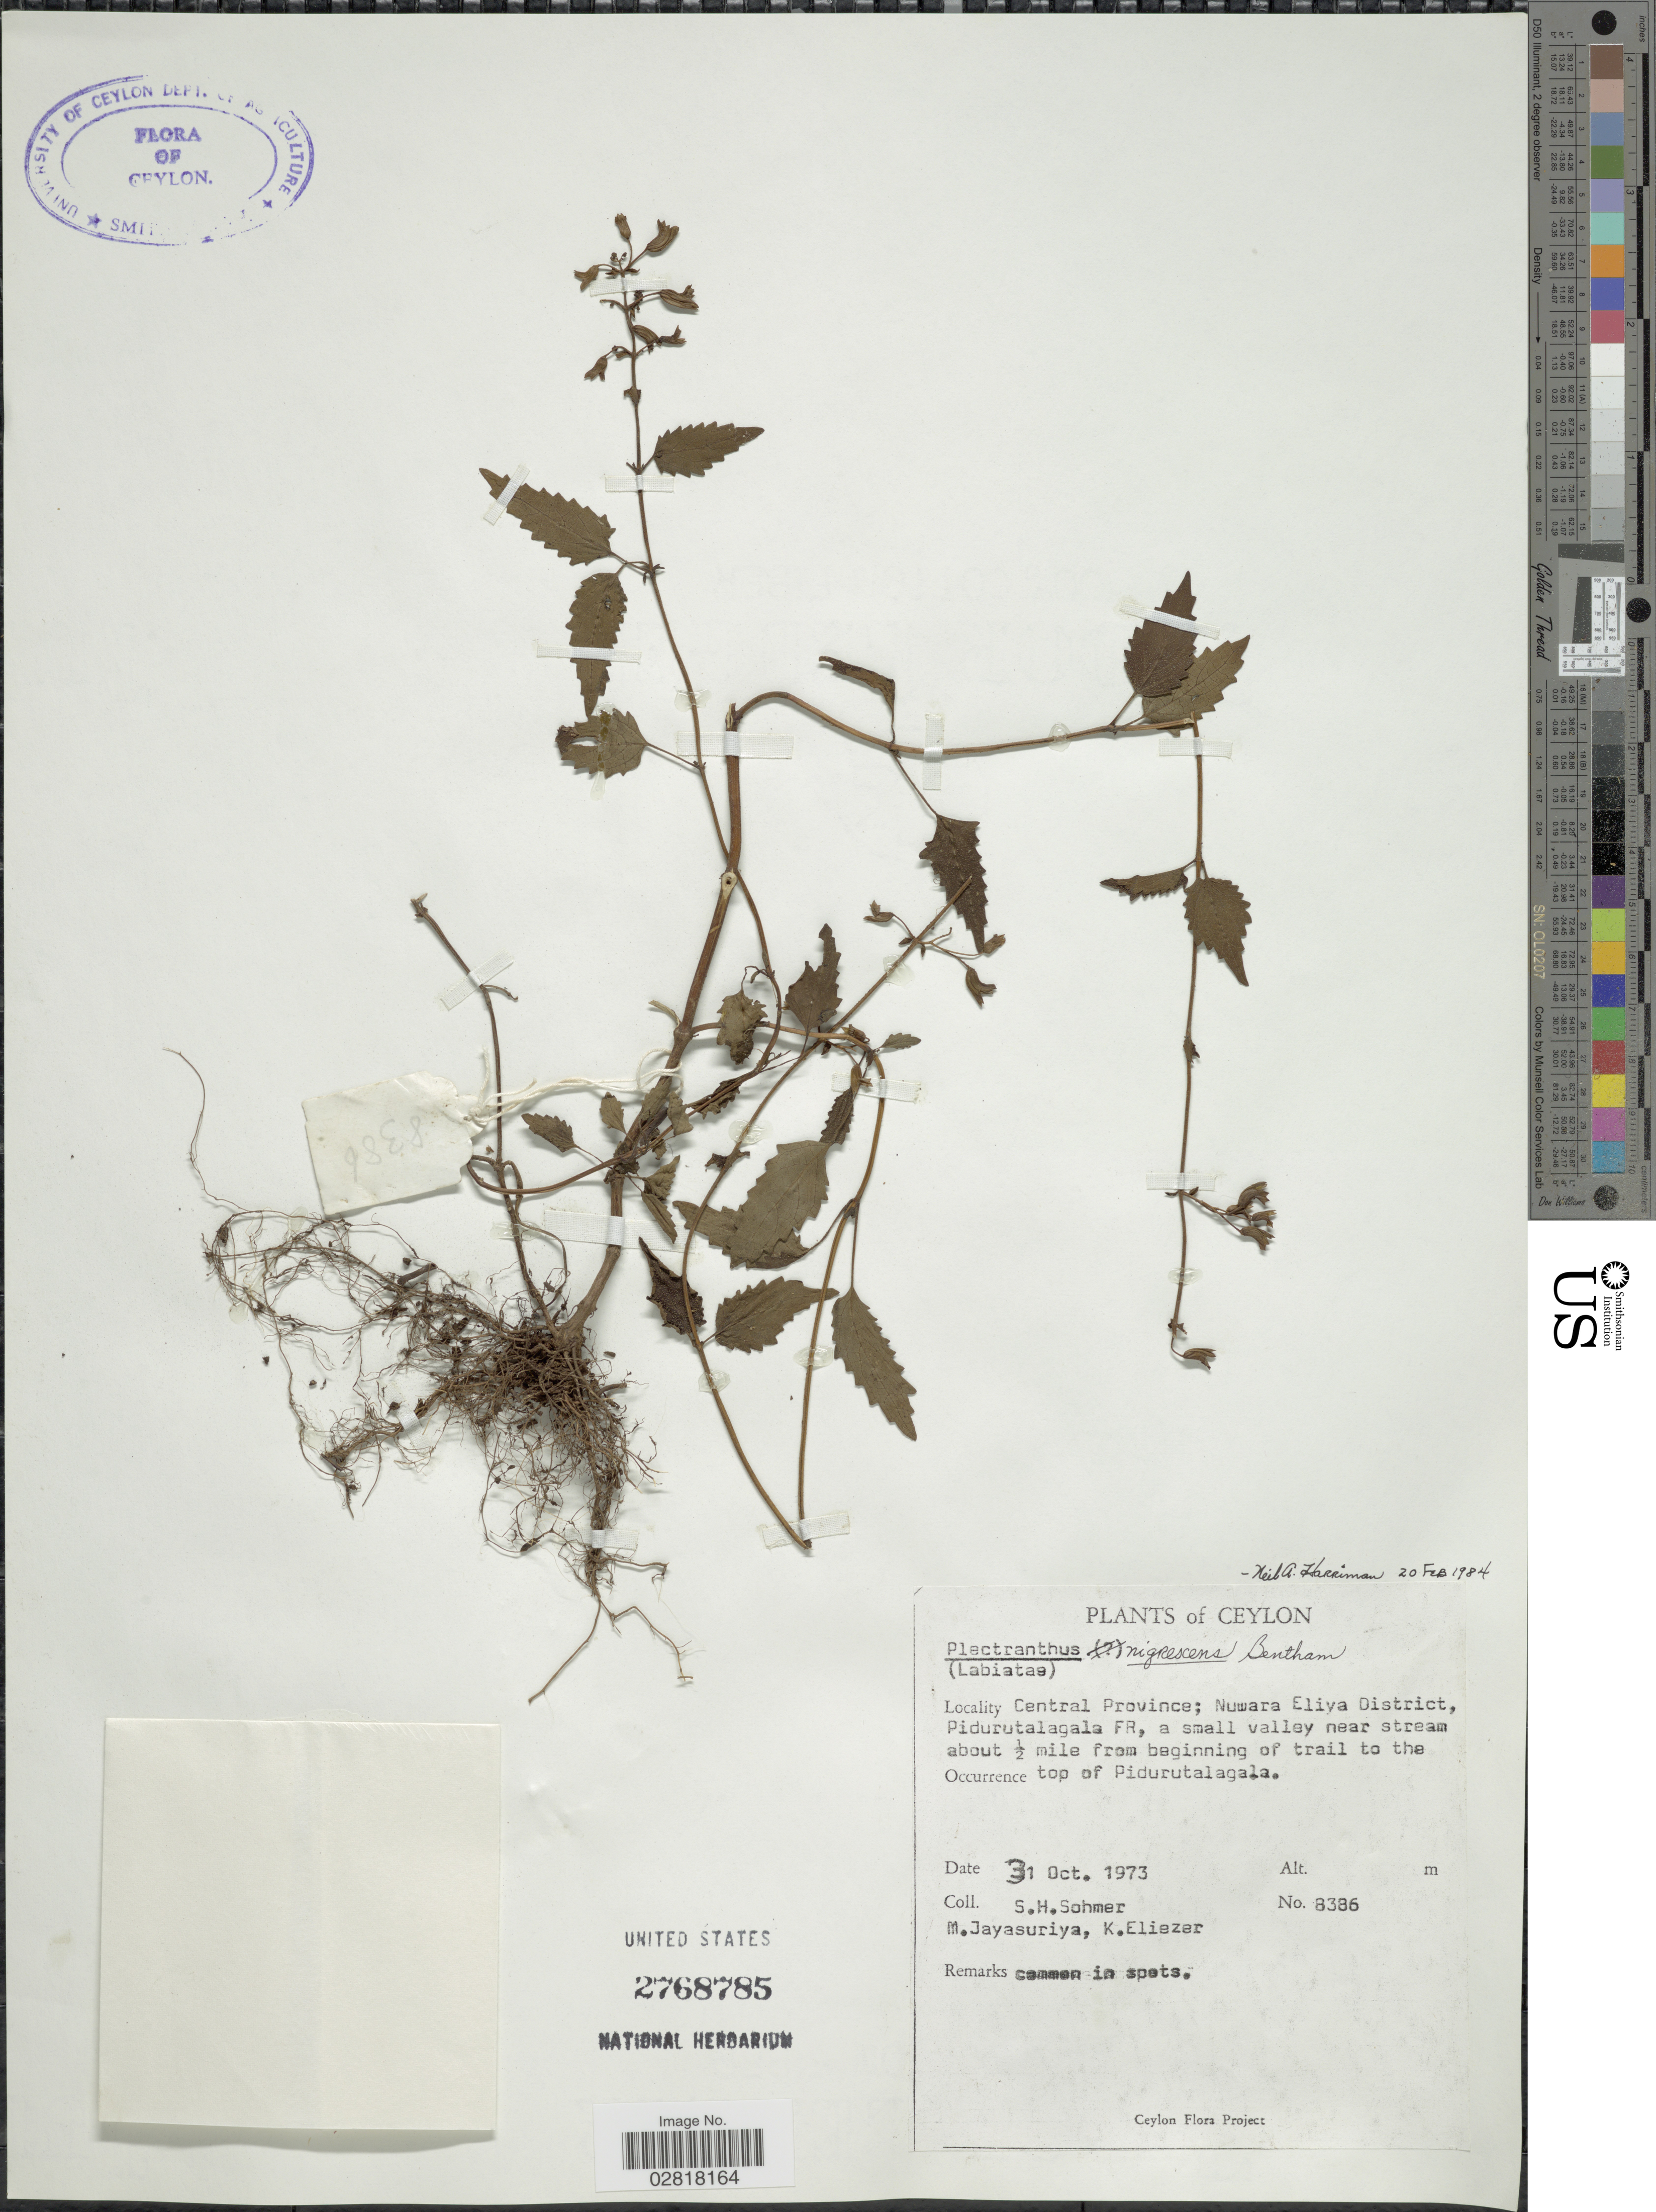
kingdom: Plantae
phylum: Tracheophyta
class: Magnoliopsida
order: Lamiales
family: Lamiaceae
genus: Plectranthus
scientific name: Plectranthus nigrescens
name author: Benth.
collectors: S. H. Sohmer, M. Jayasuriya & K. Eliezer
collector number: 8386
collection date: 1973-10-31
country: Sri Lanka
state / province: Central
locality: Ceylon, Nuwara Eliya district, Pidurutalagala FR, a small valley near stream about ½ mile from beginning of trail to the top of Pidurutalagala.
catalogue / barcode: US 2768785